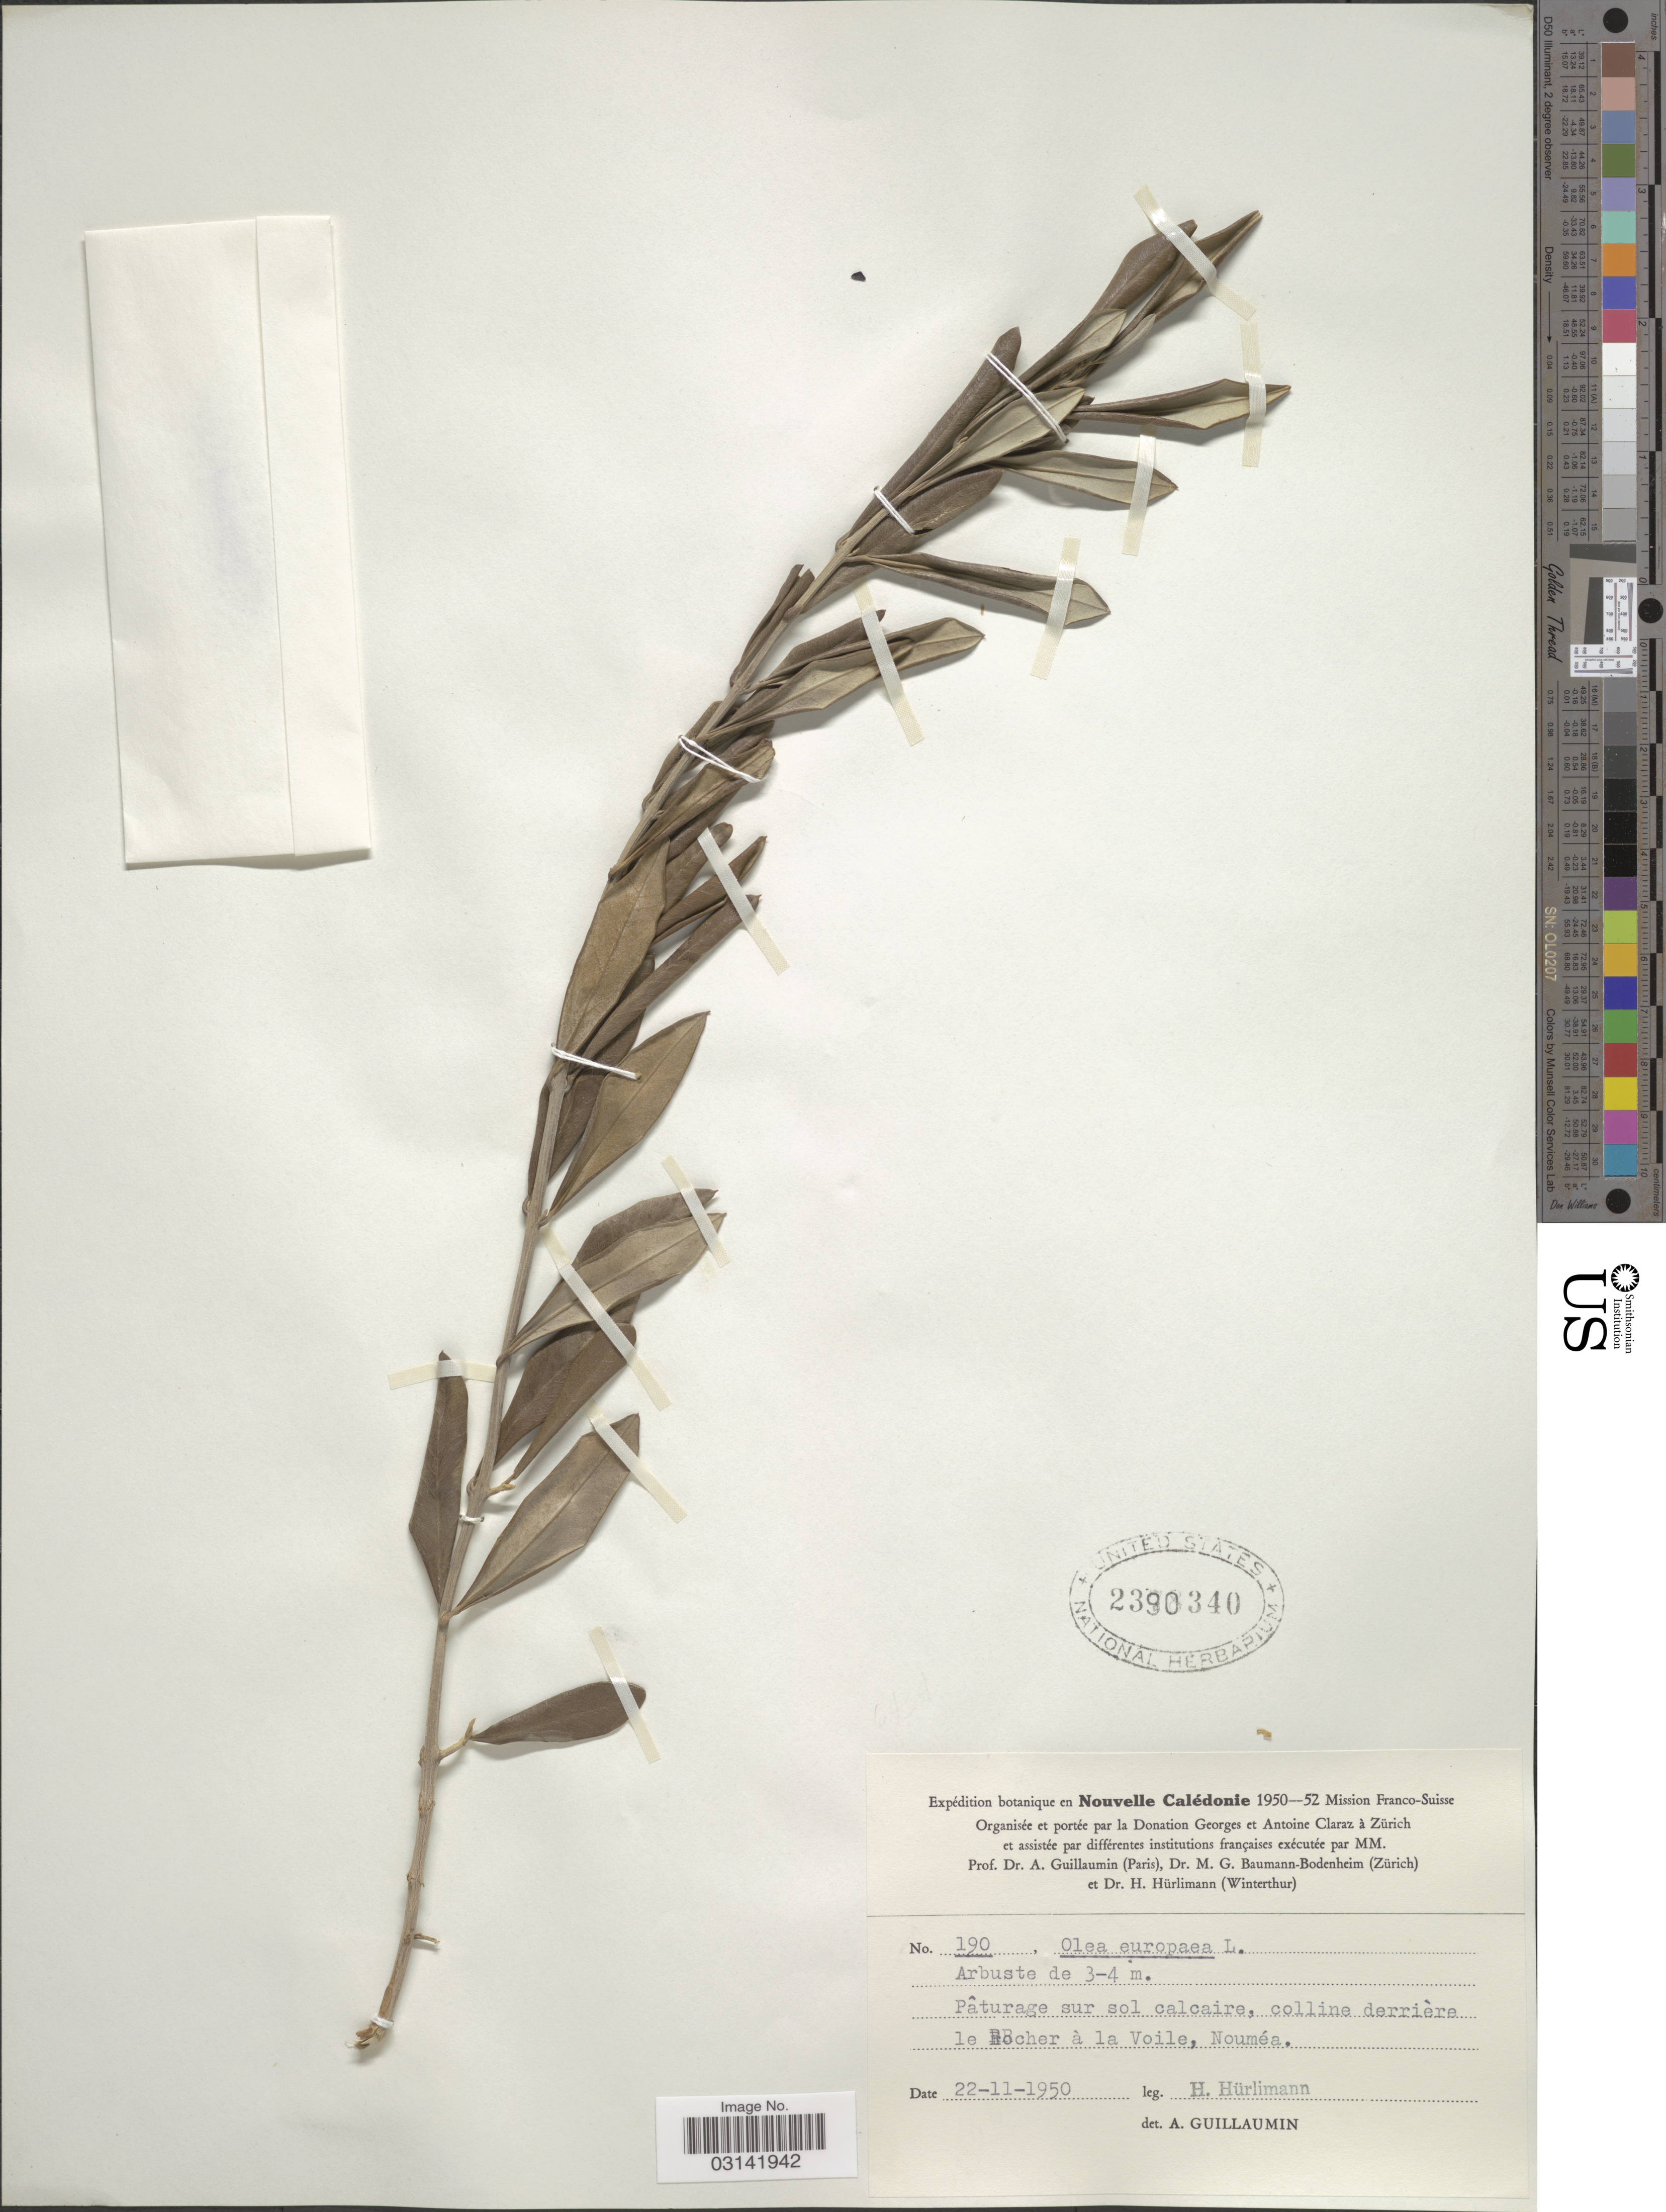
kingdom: Plantae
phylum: Tracheophyta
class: Magnoliopsida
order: Lamiales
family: Oleaceae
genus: Olea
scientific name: Olea europaea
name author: L.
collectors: H. Hürlimann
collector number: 190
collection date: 1950-11-22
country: New Caledonia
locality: Pâturage sur sol calcarie, colline derrière le Rocher à la Voile, Nouméa.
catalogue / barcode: US 2390340